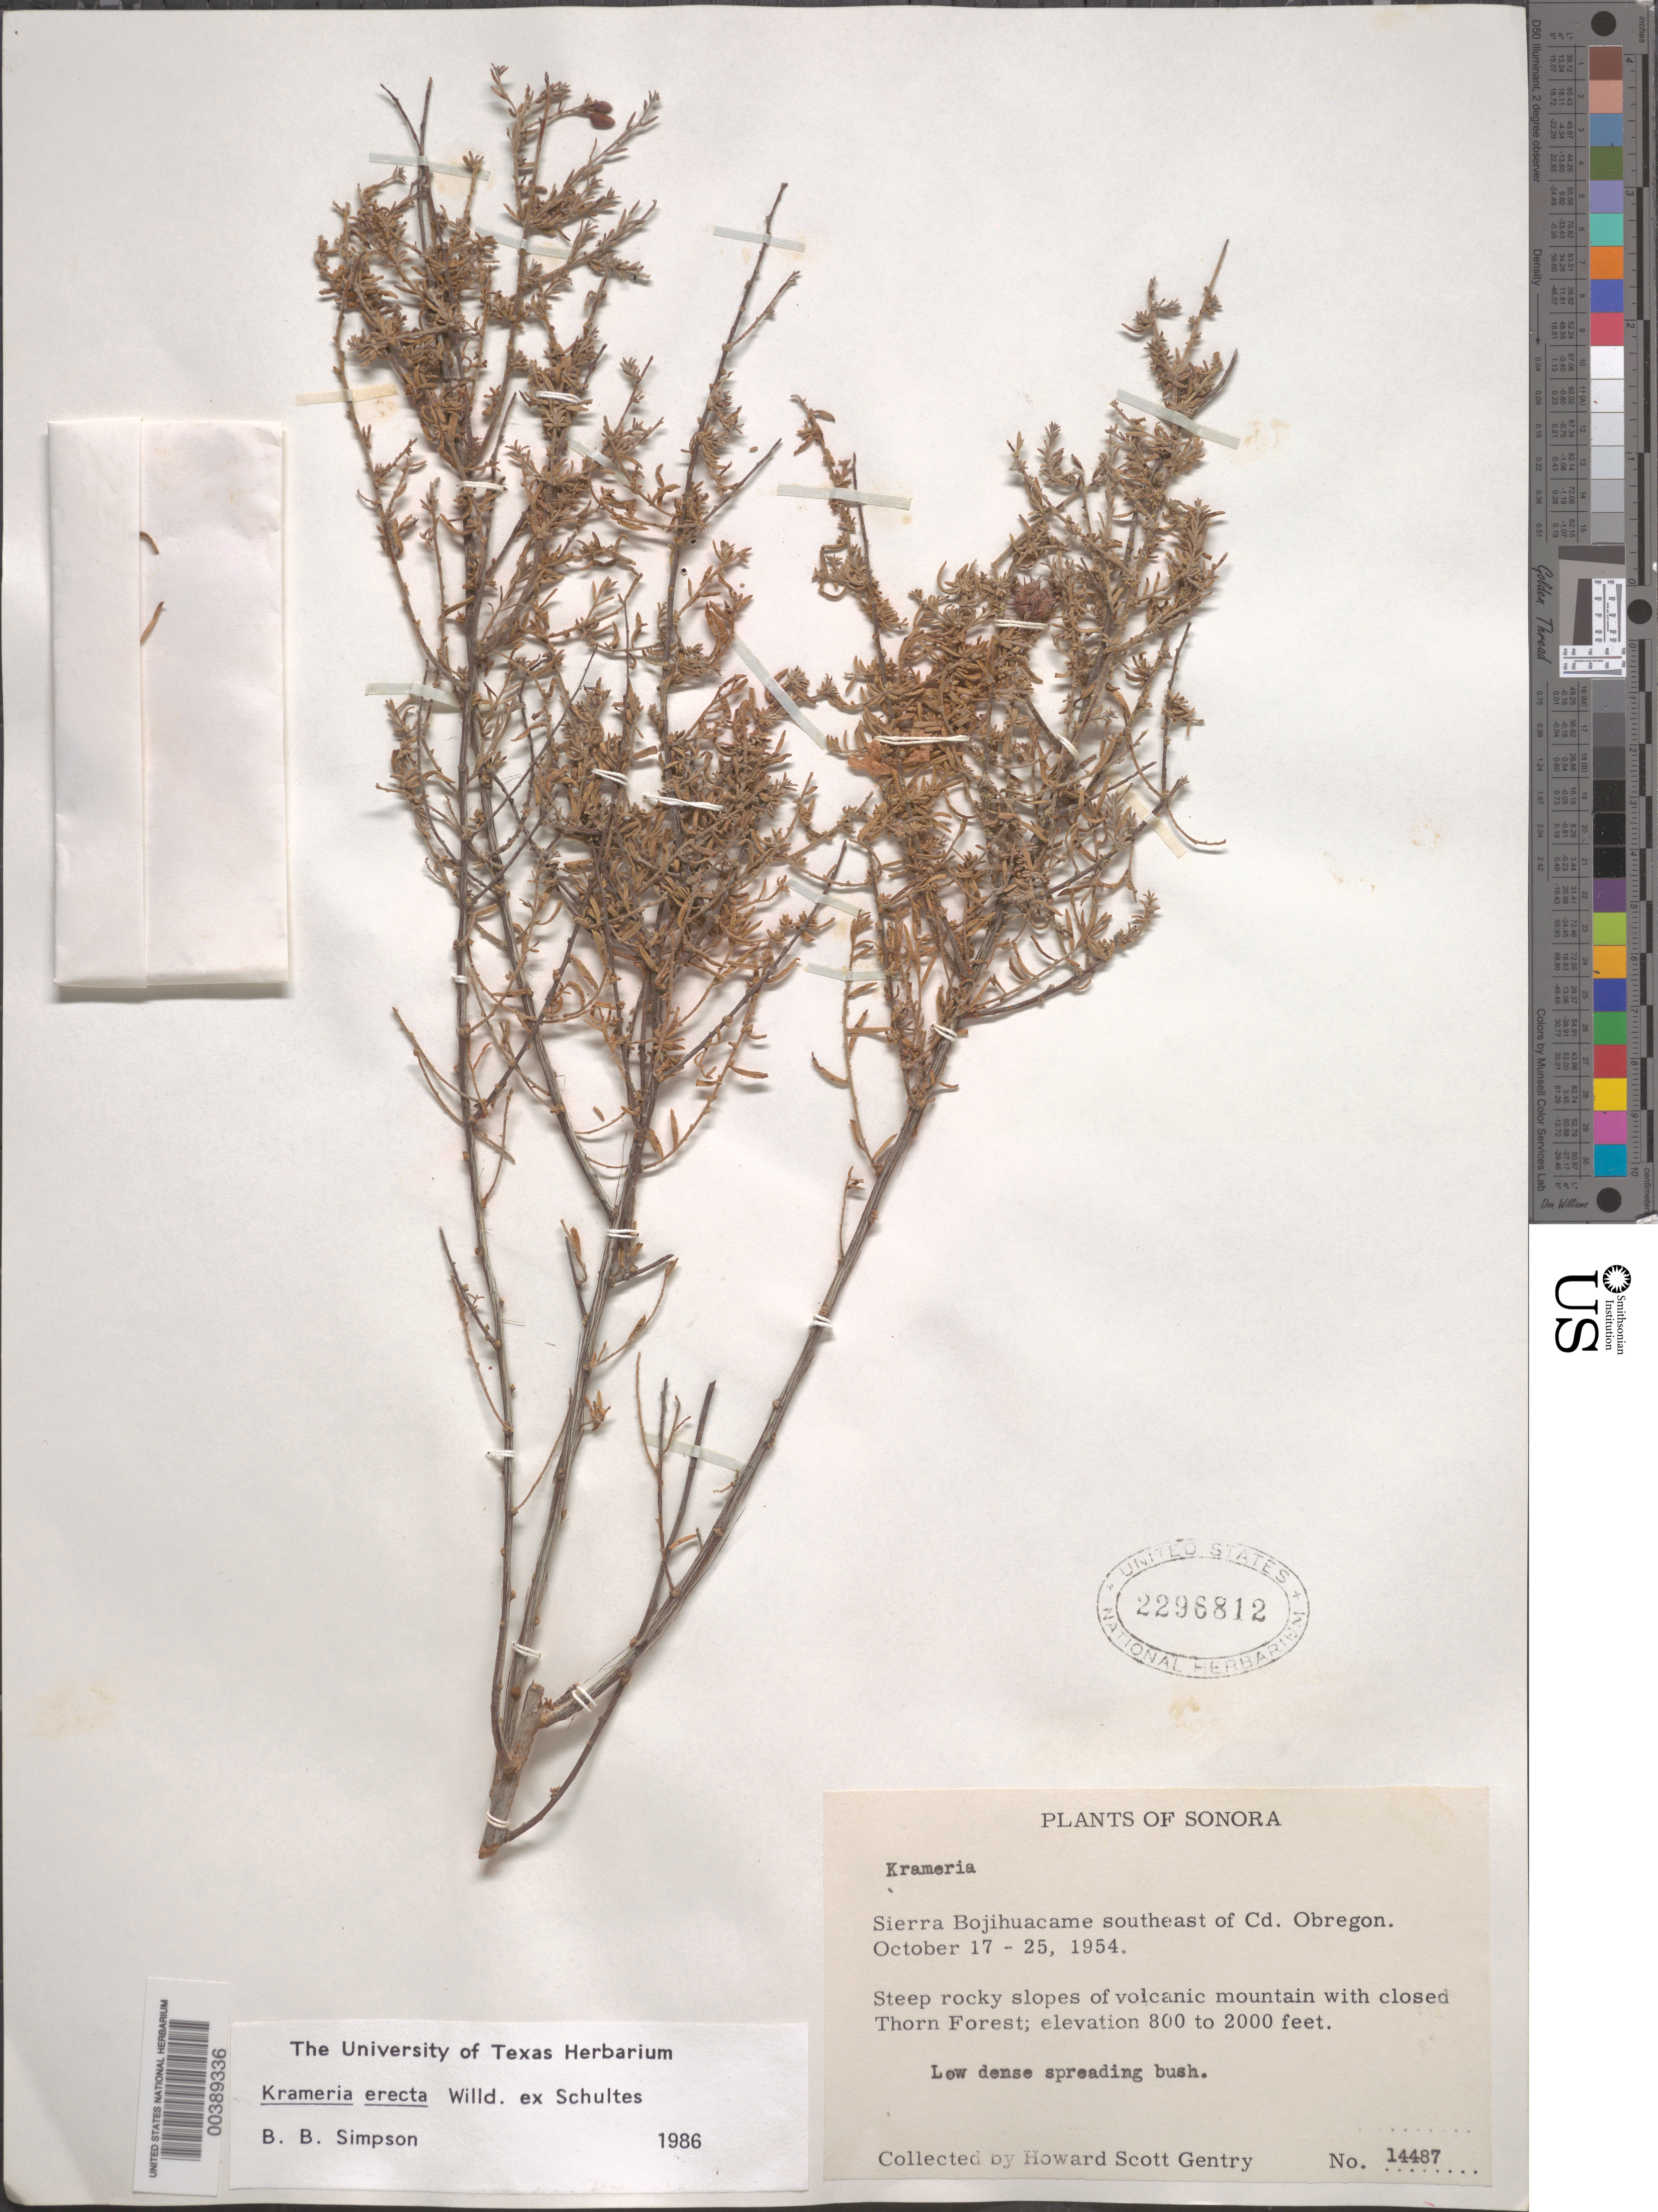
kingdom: Plantae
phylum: Tracheophyta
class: Magnoliopsida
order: Zygophyllales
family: Krameriaceae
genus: Krameria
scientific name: Krameria erecta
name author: Willd. ex Schult.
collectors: H. S. Gentry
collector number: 14487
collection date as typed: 17 Oct 1954 to 25 Oct 1954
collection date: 1954-10-17/1954-10-25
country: Mexico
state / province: Sonora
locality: Sierra bojihuacame SE of cd. obregon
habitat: Steep rocky slopes of volcanic mountain with closed thorn forest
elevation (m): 244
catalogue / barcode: US 2296812